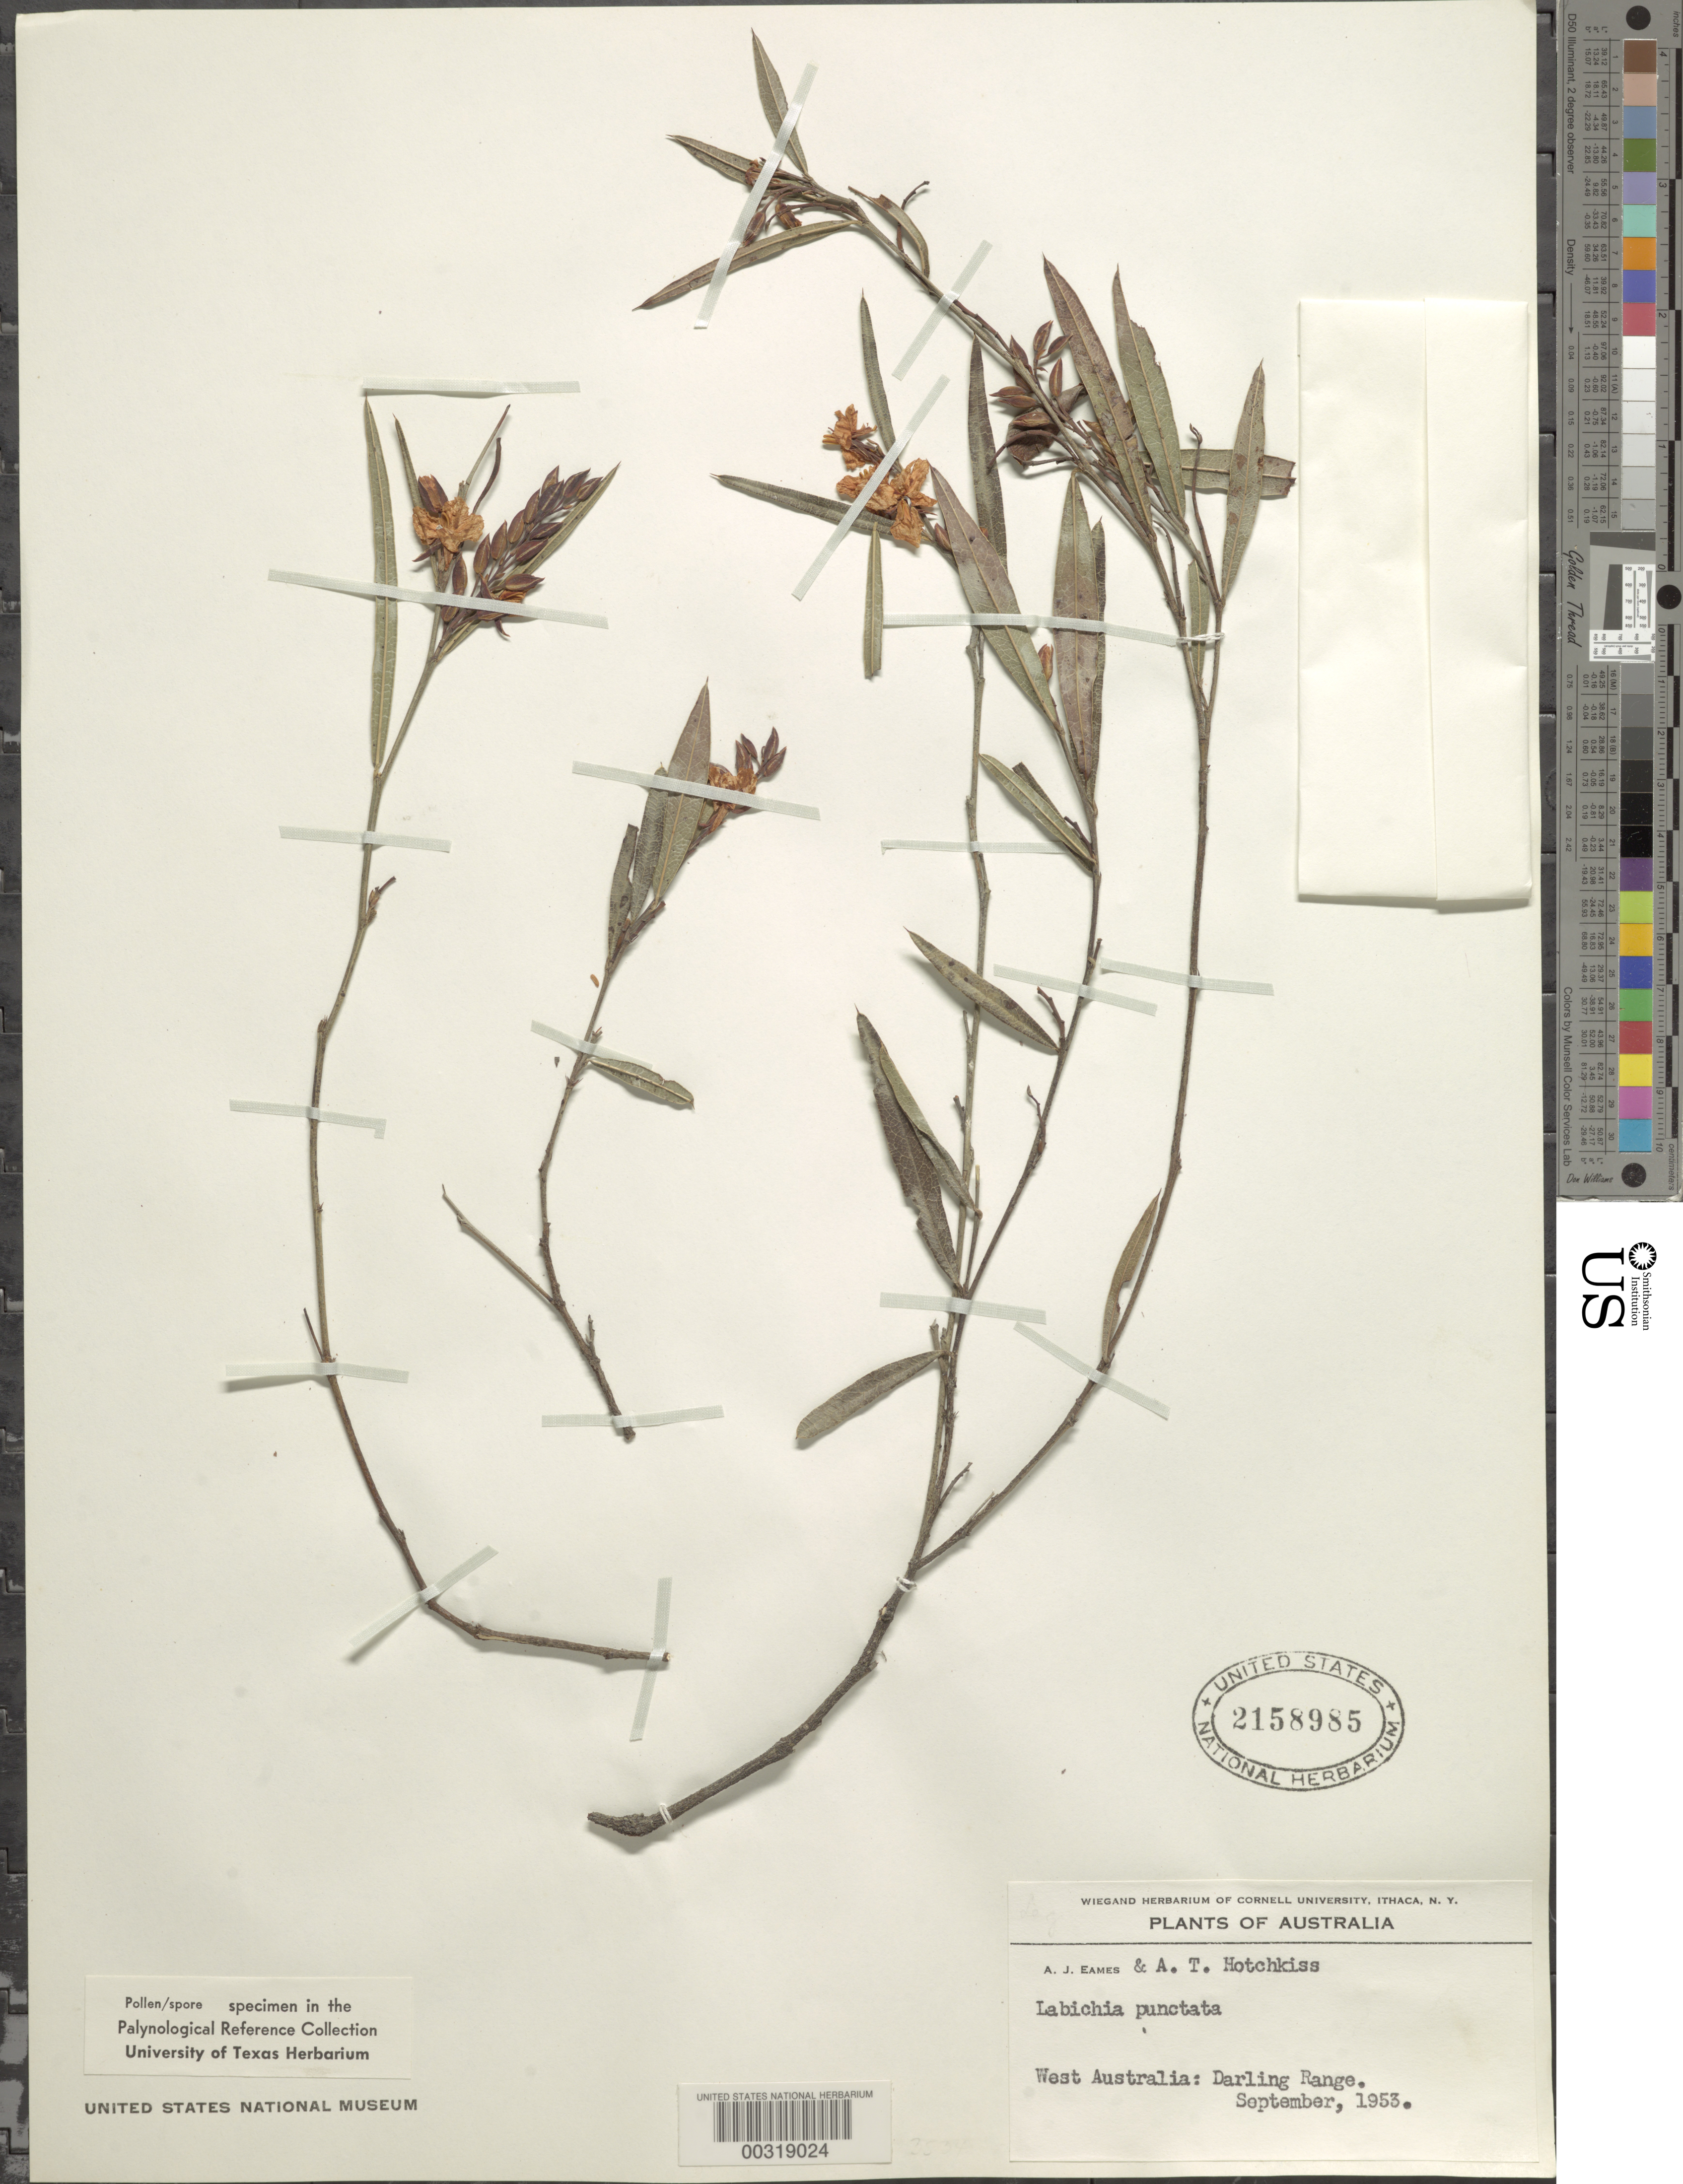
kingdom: Plantae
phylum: Tracheophyta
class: Magnoliopsida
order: Fabales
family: Fabaceae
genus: Labichea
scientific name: Labichea punctata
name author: Lindl.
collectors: A. J. Eames & A. Hotchkiss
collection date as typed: Sep 1953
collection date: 1953-09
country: Australia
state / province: Western Australia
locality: Darling range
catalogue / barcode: US 2158985